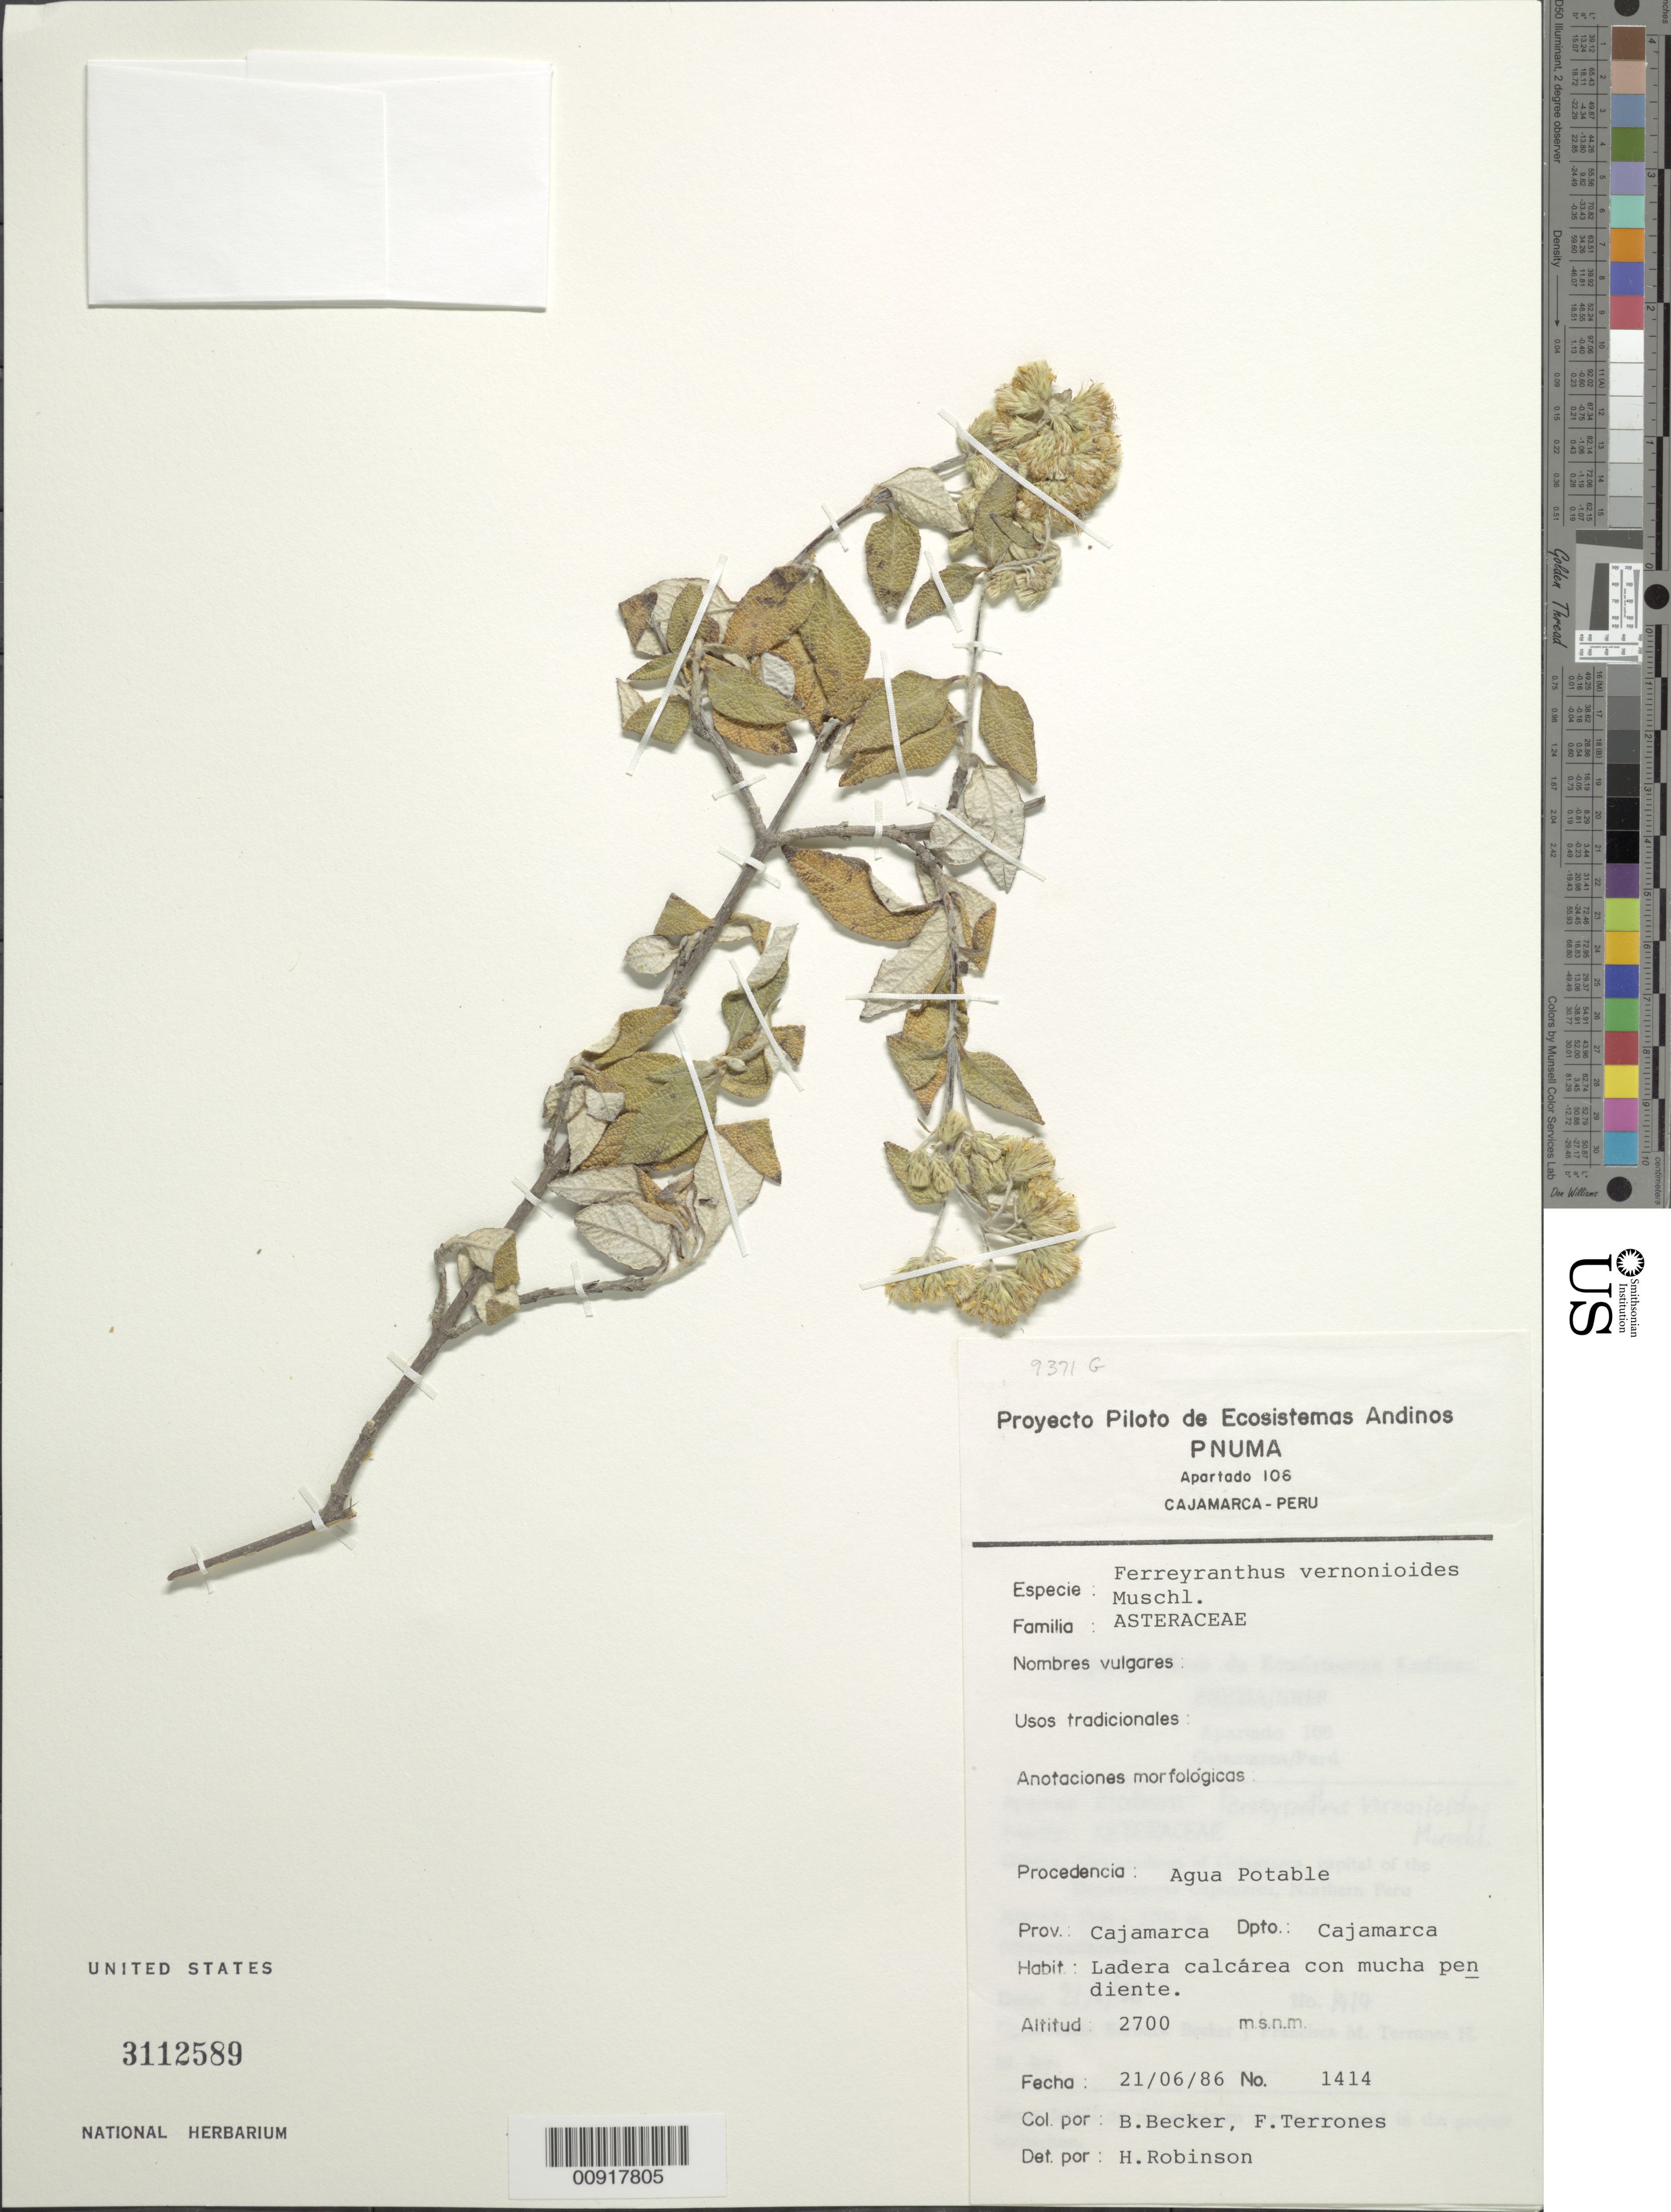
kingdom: Plantae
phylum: Tracheophyta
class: Magnoliopsida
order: Asterales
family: Asteraceae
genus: Ferreyranthus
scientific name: Ferreyranthus vernonioides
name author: (Muschl.) H. Rob. & Brettell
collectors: B. Becker & F. Terrones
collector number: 1414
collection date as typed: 21 June 1986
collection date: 1986-06-21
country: Peru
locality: Prov. Cajamarca, Dpto. Cajamarca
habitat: Ladera calcárea con mucha pendiente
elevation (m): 2700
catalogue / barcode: US 3112589